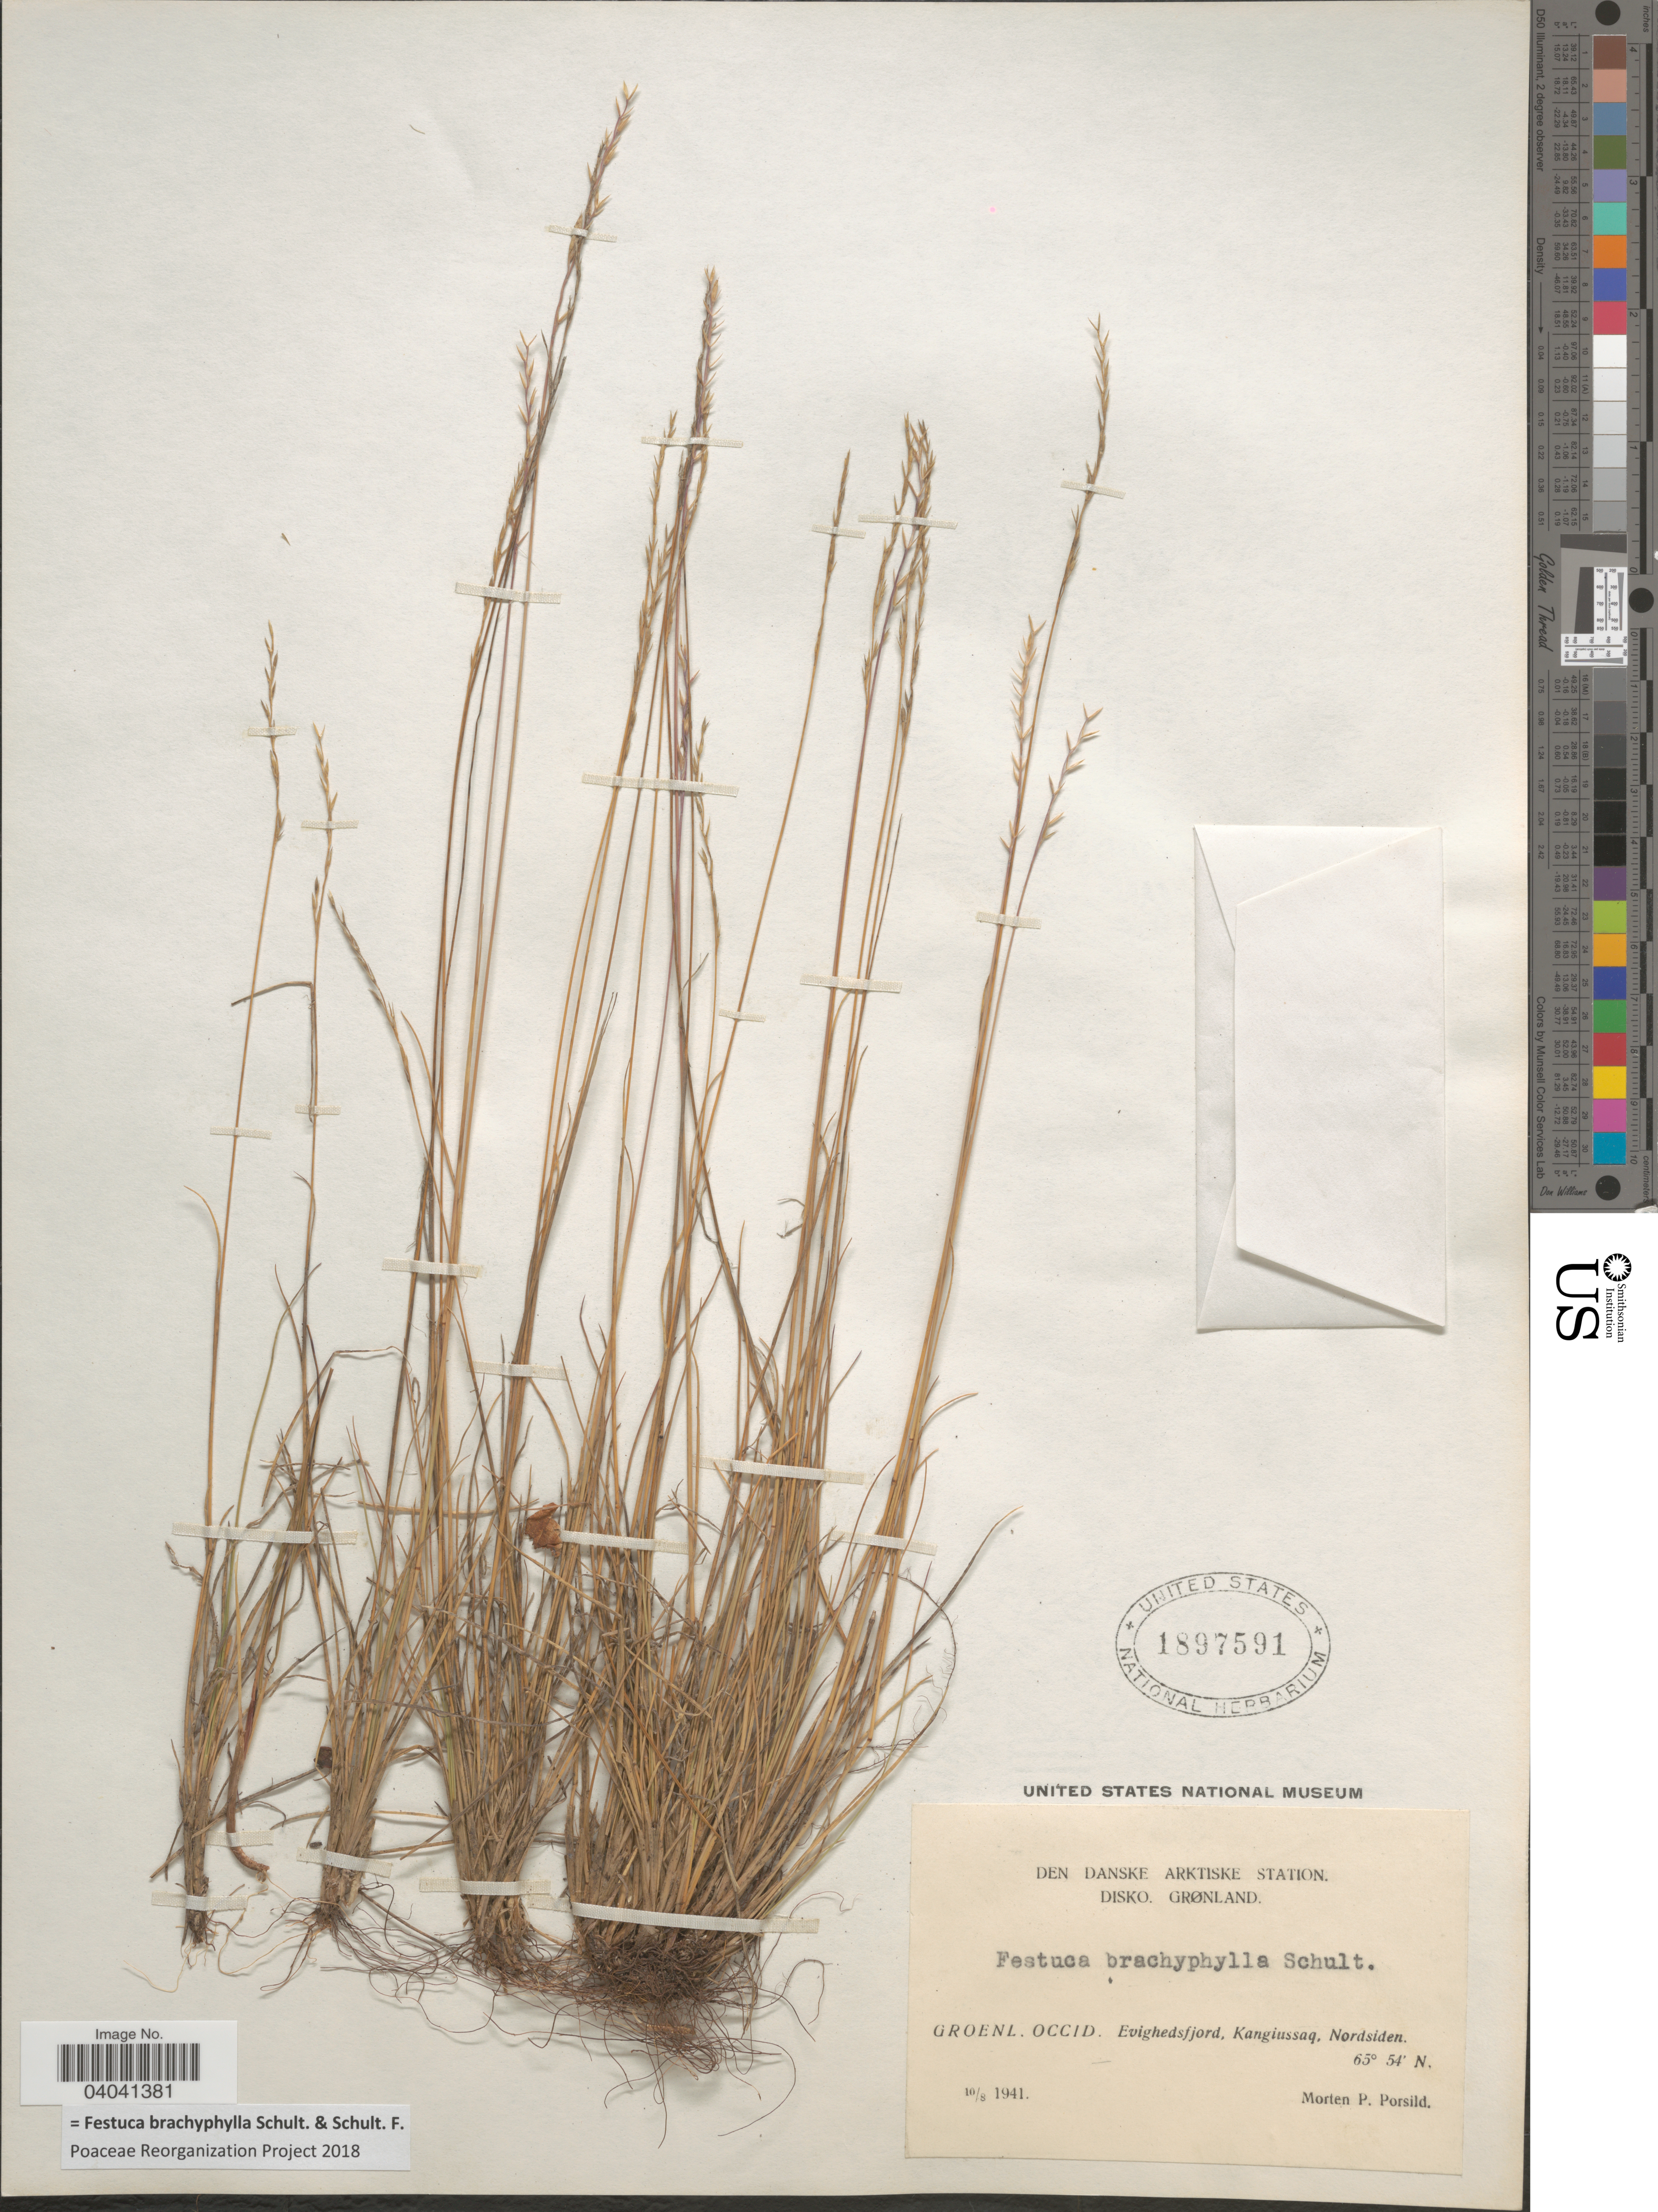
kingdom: Plantae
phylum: Tracheophyta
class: Liliopsida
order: Poales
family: Poaceae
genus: Festuca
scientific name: Festuca brachyphylla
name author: Schult. & Schult. f.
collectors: M. P. Porsild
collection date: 1941-08-10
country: Greenland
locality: Den Danske Arktiske Station, Disko. Grønland. Groenl. Occid. Evighedsfjord, Kangiussaq, Nordsiden.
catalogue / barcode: US 1897591